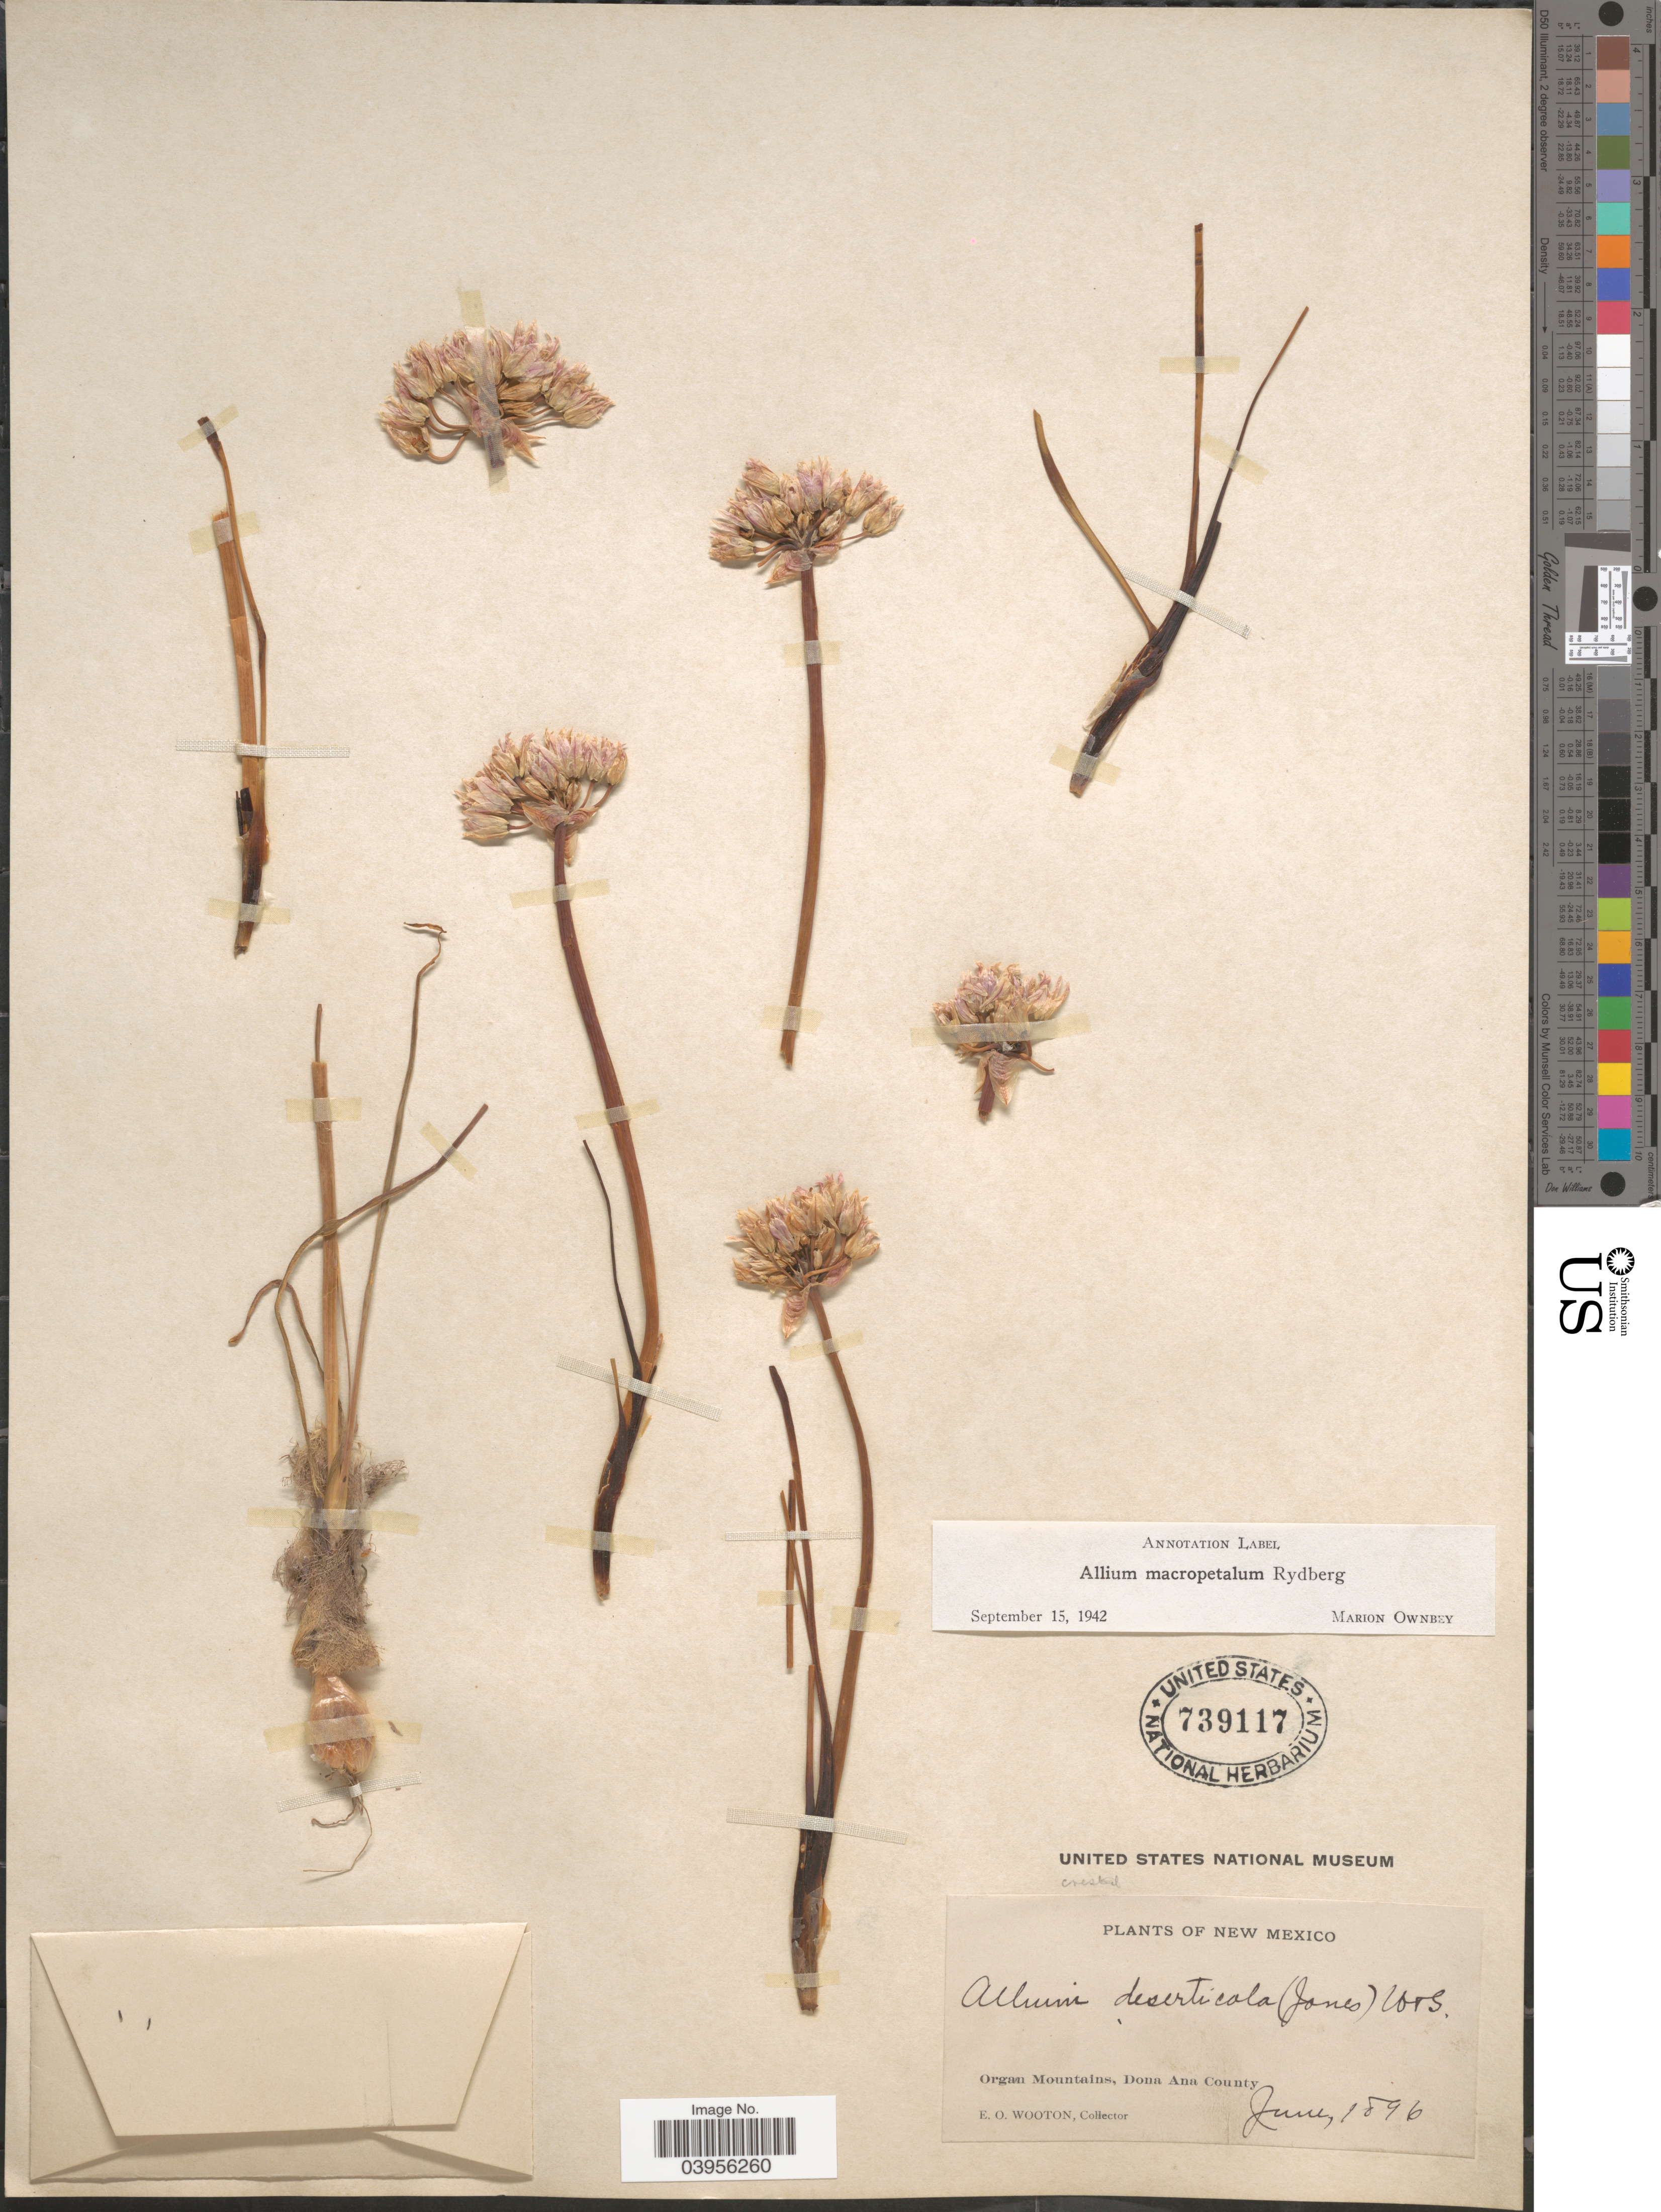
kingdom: Plantae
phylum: Tracheophyta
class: Liliopsida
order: Asparagales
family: Amaryllidaceae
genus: Allium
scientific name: Allium macropetalum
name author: Rydb.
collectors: E. O. Wooton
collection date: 1896-06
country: United States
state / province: New Mexico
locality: Organ Mountains, Dona Ana County.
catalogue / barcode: US 739117